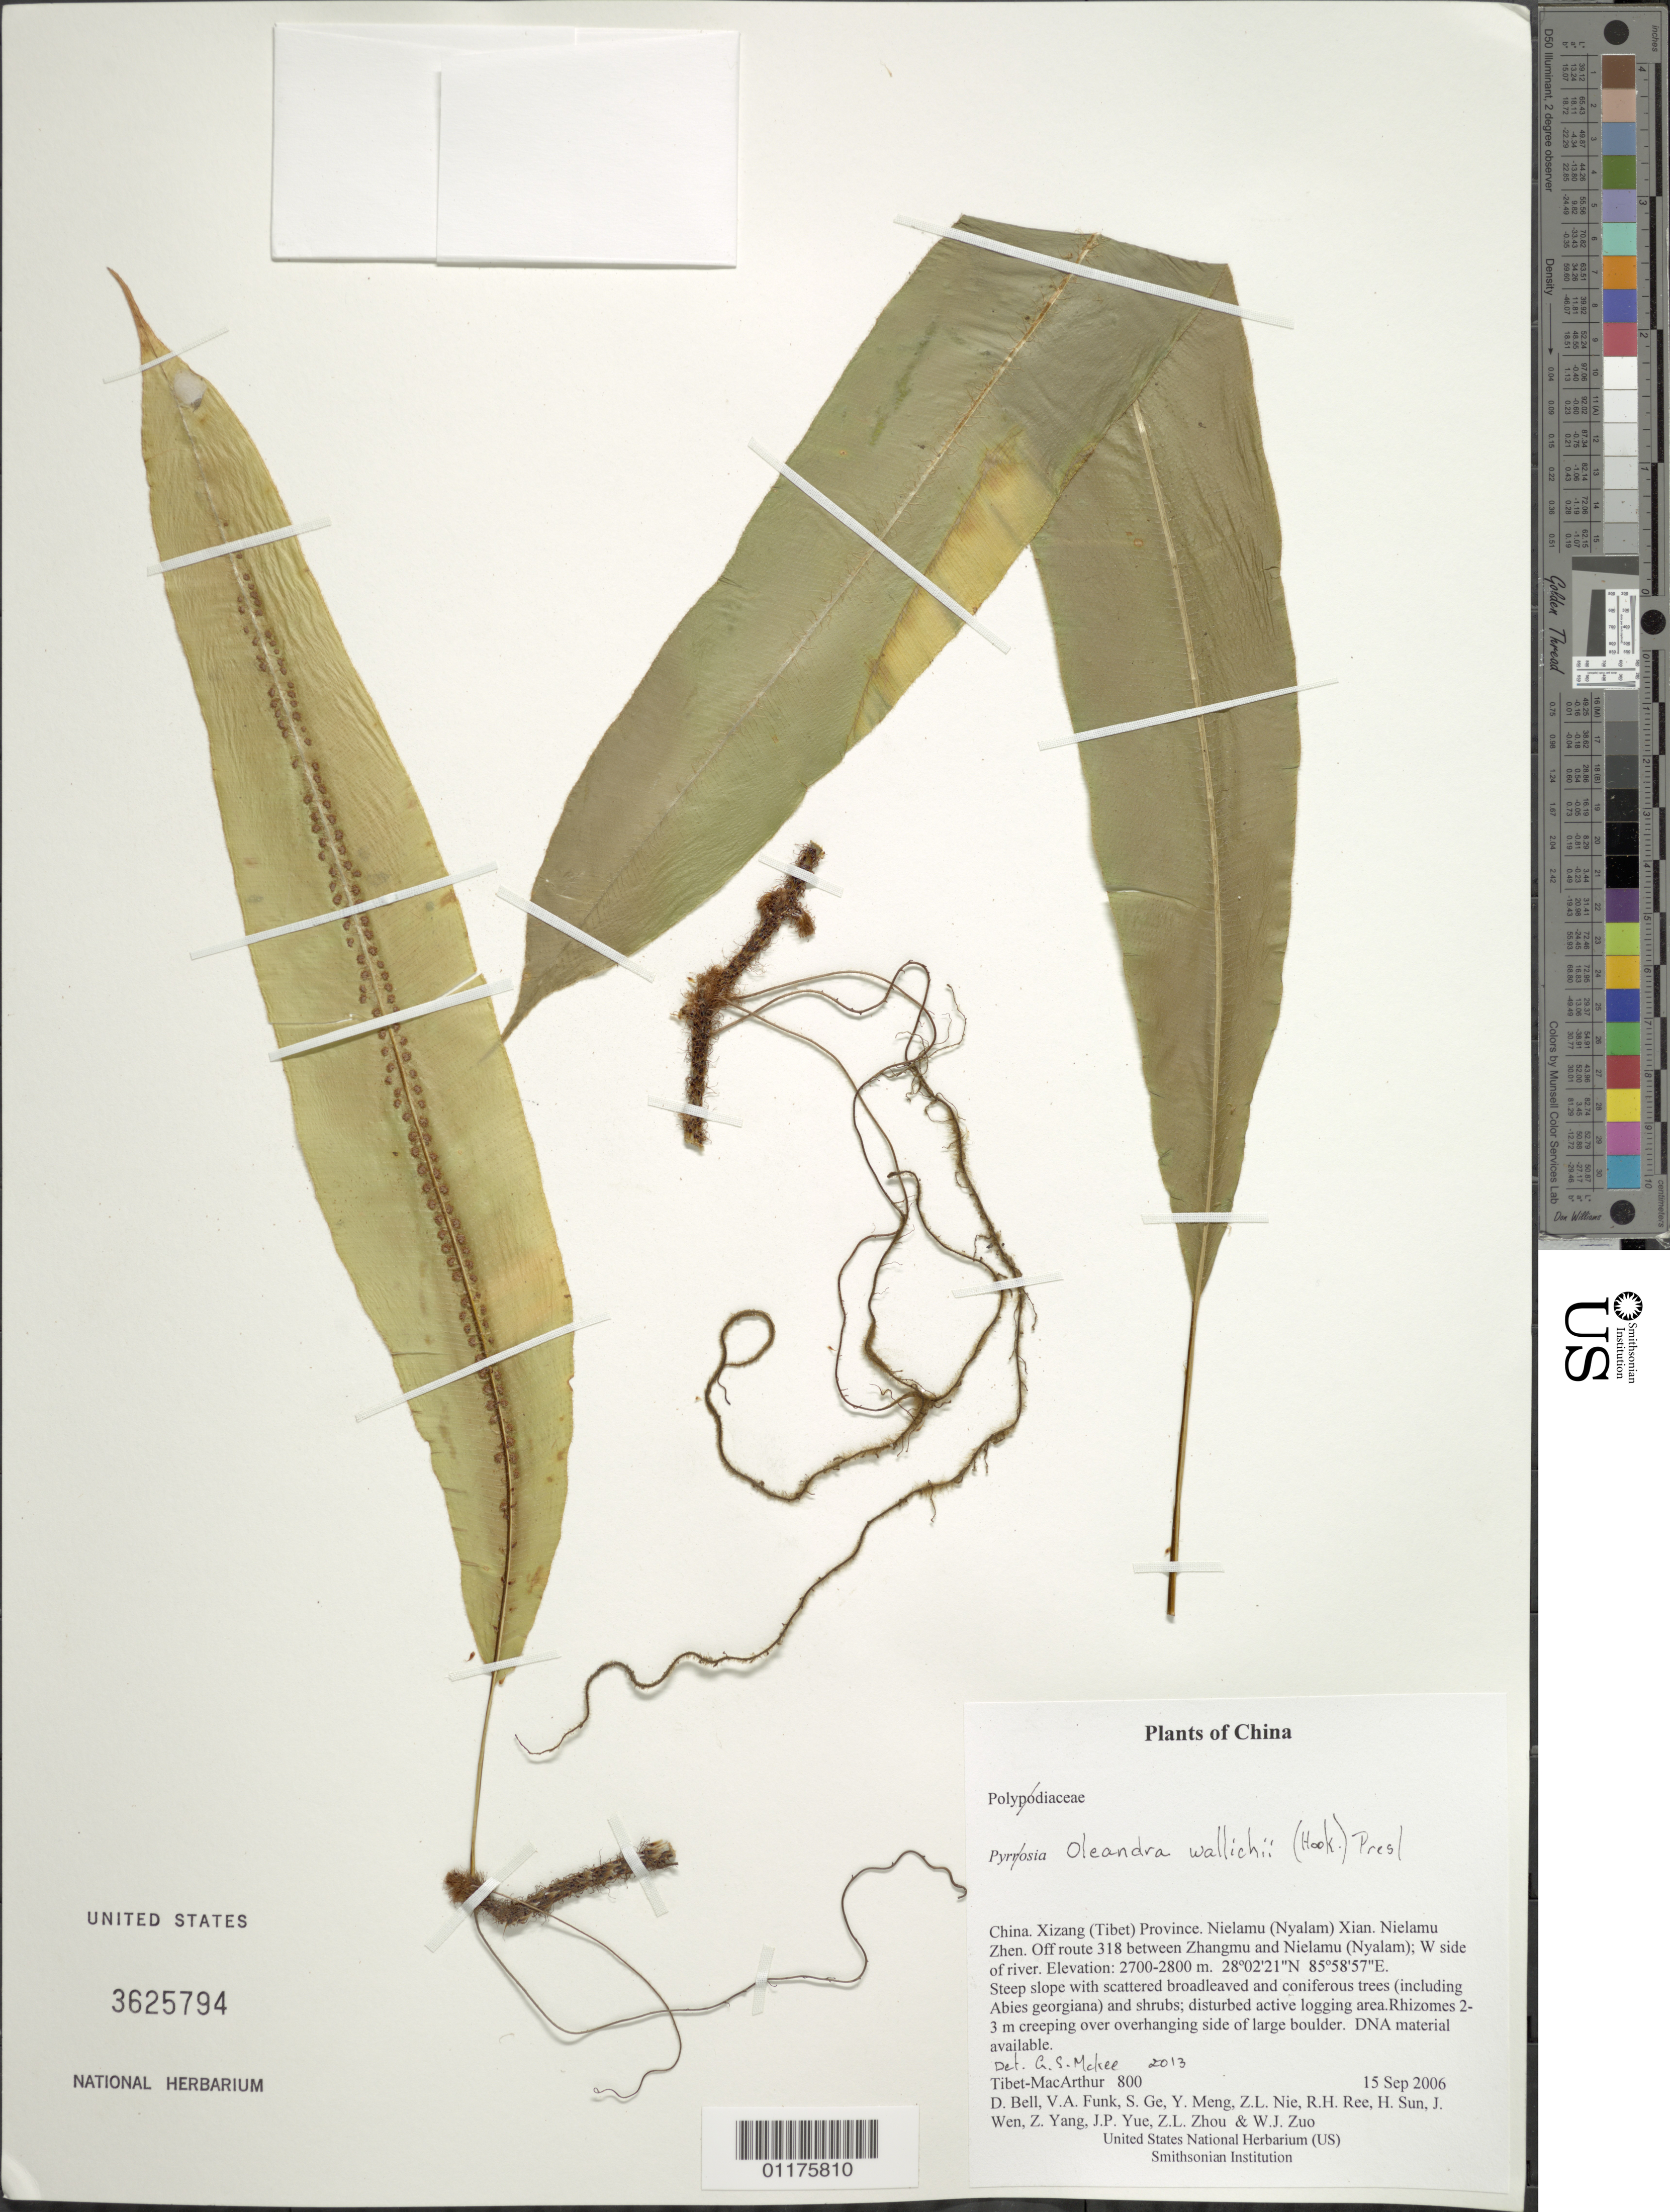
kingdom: Plantae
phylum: Tracheophyta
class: Polypodiopsida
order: Polypodiales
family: Oleandraceae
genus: Oleandra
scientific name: Oleandra wallichii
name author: (Hook.) C. Presl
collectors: Tibet-MacArthur, D. A. Bell, V. Funk, S. Ge, Y. Meng, Z. Nie, R. Ree, J. Wen, J. Yue & W. Zuo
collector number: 800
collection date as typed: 15 Sep 2006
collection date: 2006-09-15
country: China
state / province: Xizang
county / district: Nielamu (Nyalam) Xian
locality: Nielamu Zhen. Off route 318 between Zhangmu and Nielamu (Nyalam); W side of river.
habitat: Steep slope with scattered broadleaved and coniferous trees (including Abies georgiana) and shrubs; disturbed active logging area.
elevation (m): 2700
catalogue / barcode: US 3625794